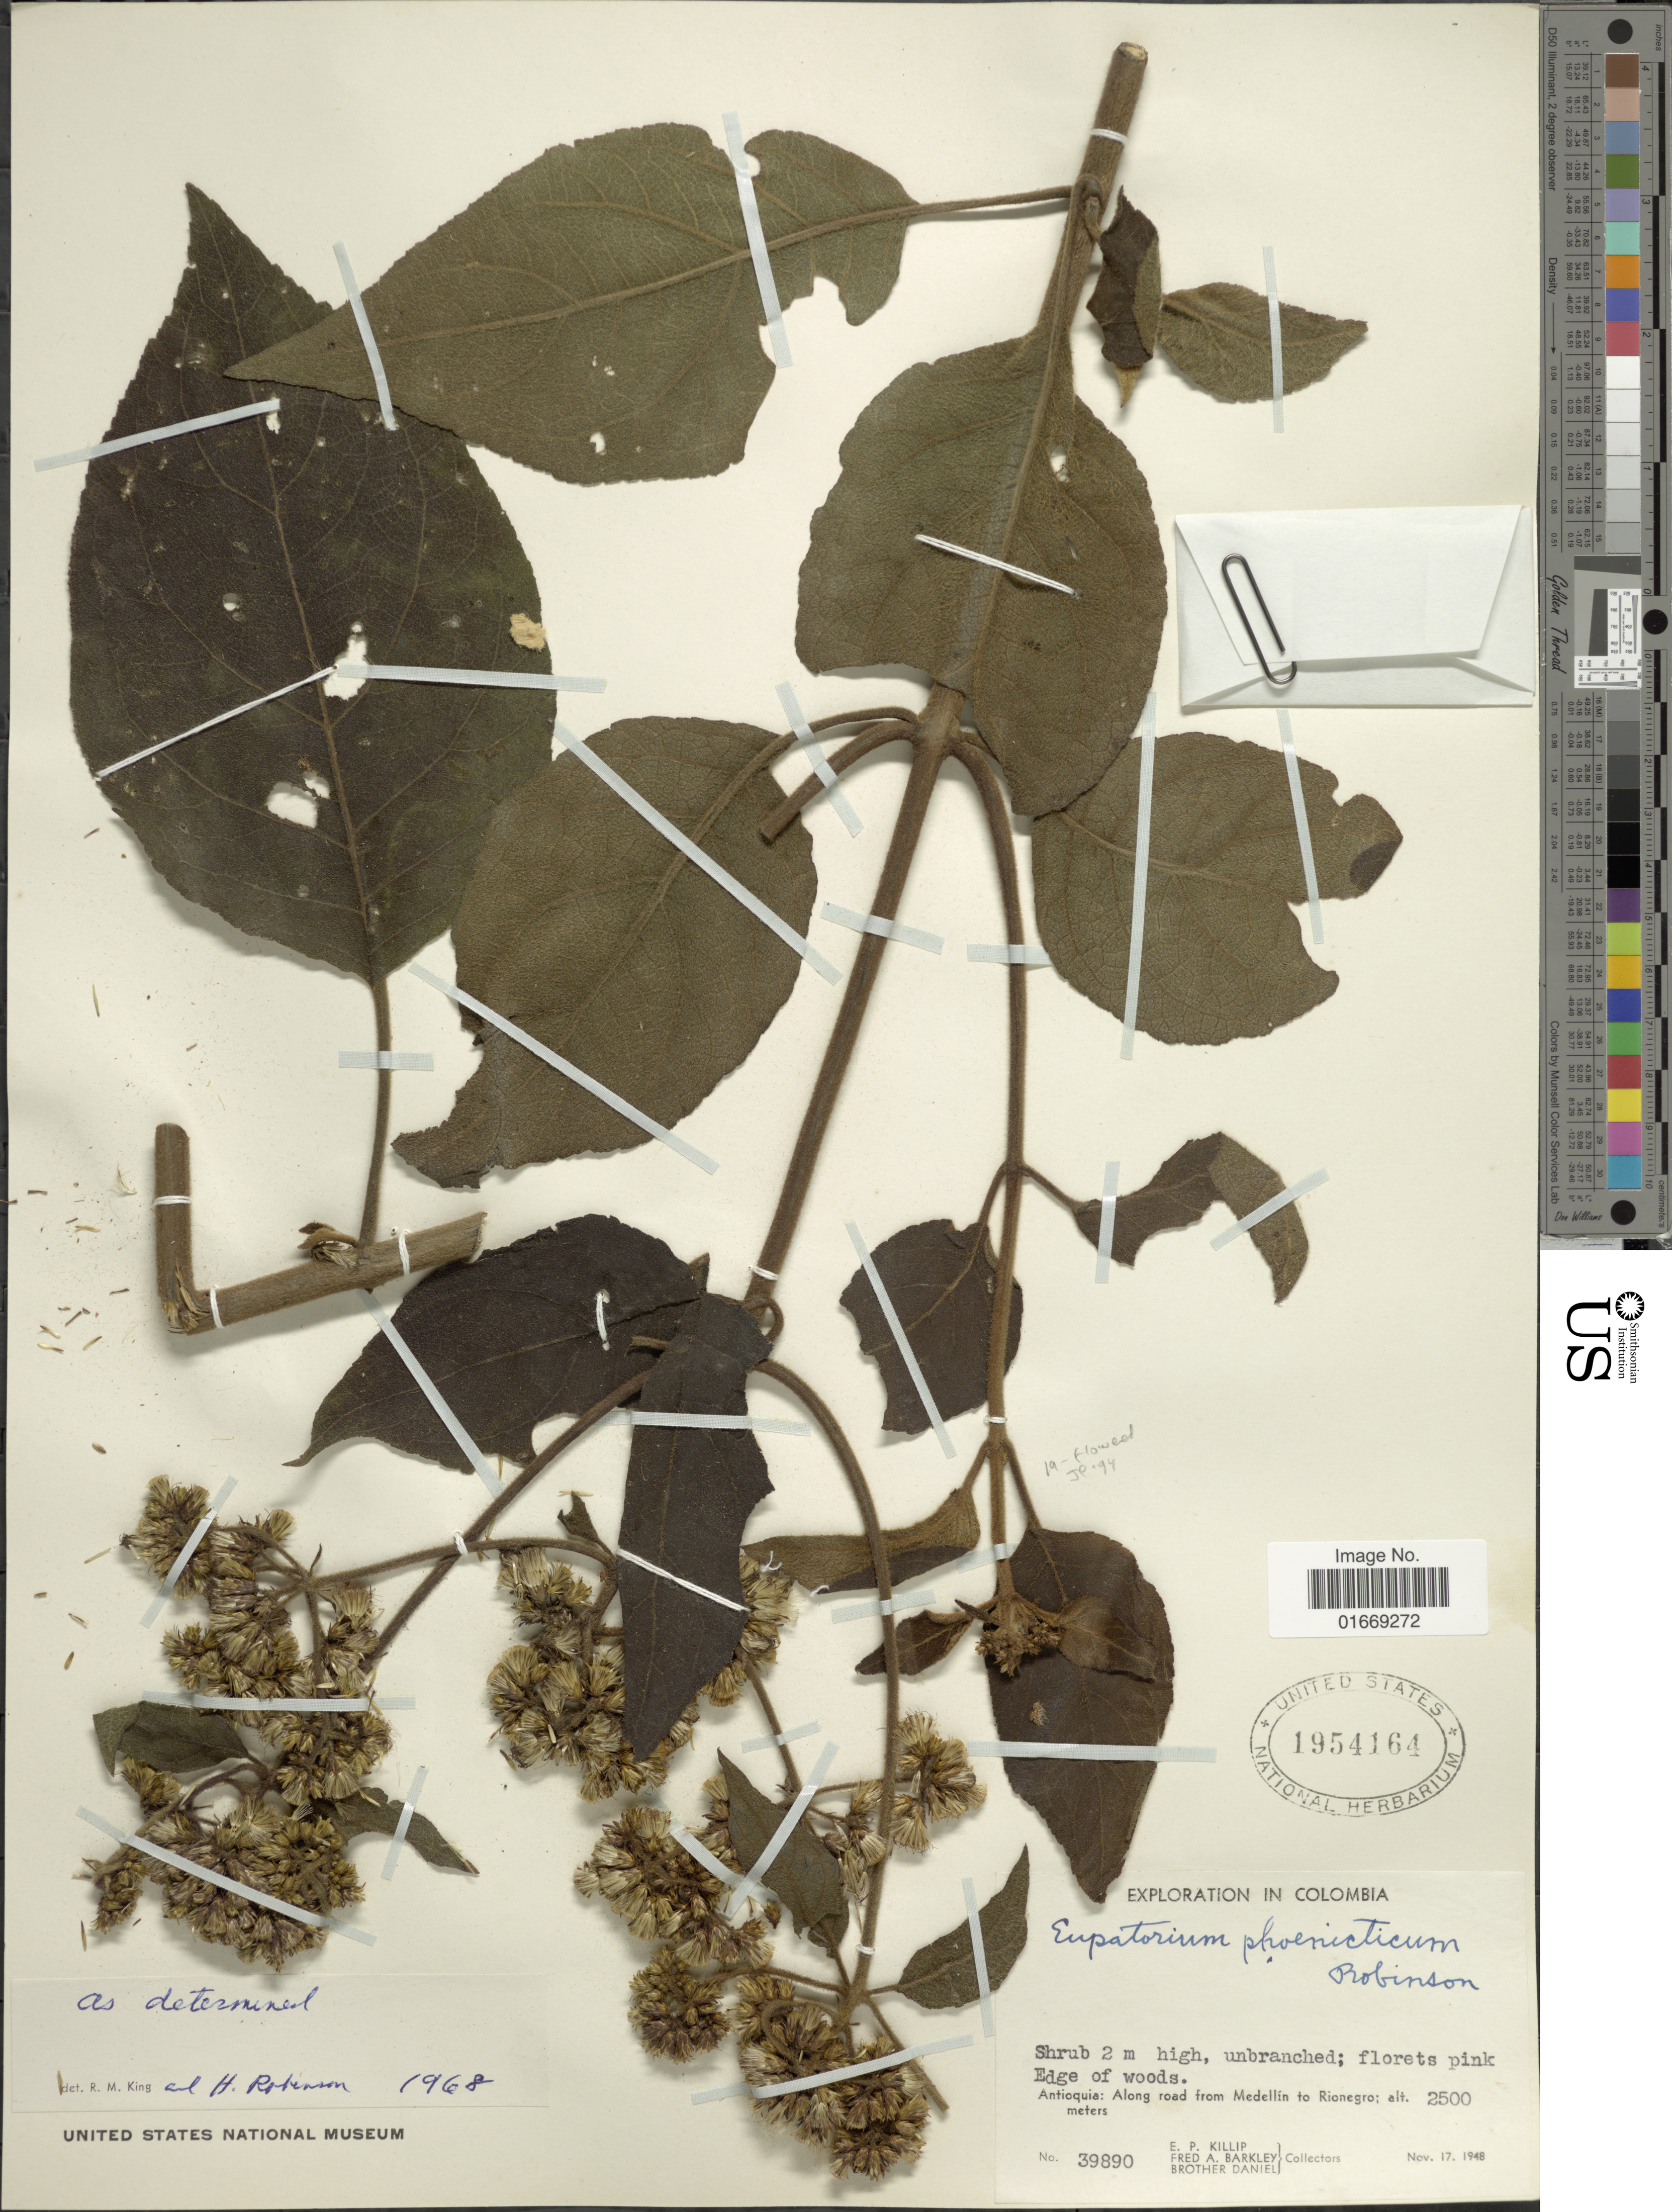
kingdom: Plantae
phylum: Tracheophyta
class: Magnoliopsida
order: Asterales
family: Asteraceae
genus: Hebeclinium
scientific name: Hebeclinium phoenicticum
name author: (B.L. Rob.) R.M. King & H. Rob.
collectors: E. P. Killip, F. A. Barkley & Bro. Daniel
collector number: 39890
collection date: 1948-11-17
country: Colombia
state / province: Antioquia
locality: Antioquia: Along road from Medellín to Rionegro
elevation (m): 2500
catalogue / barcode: US 1954164